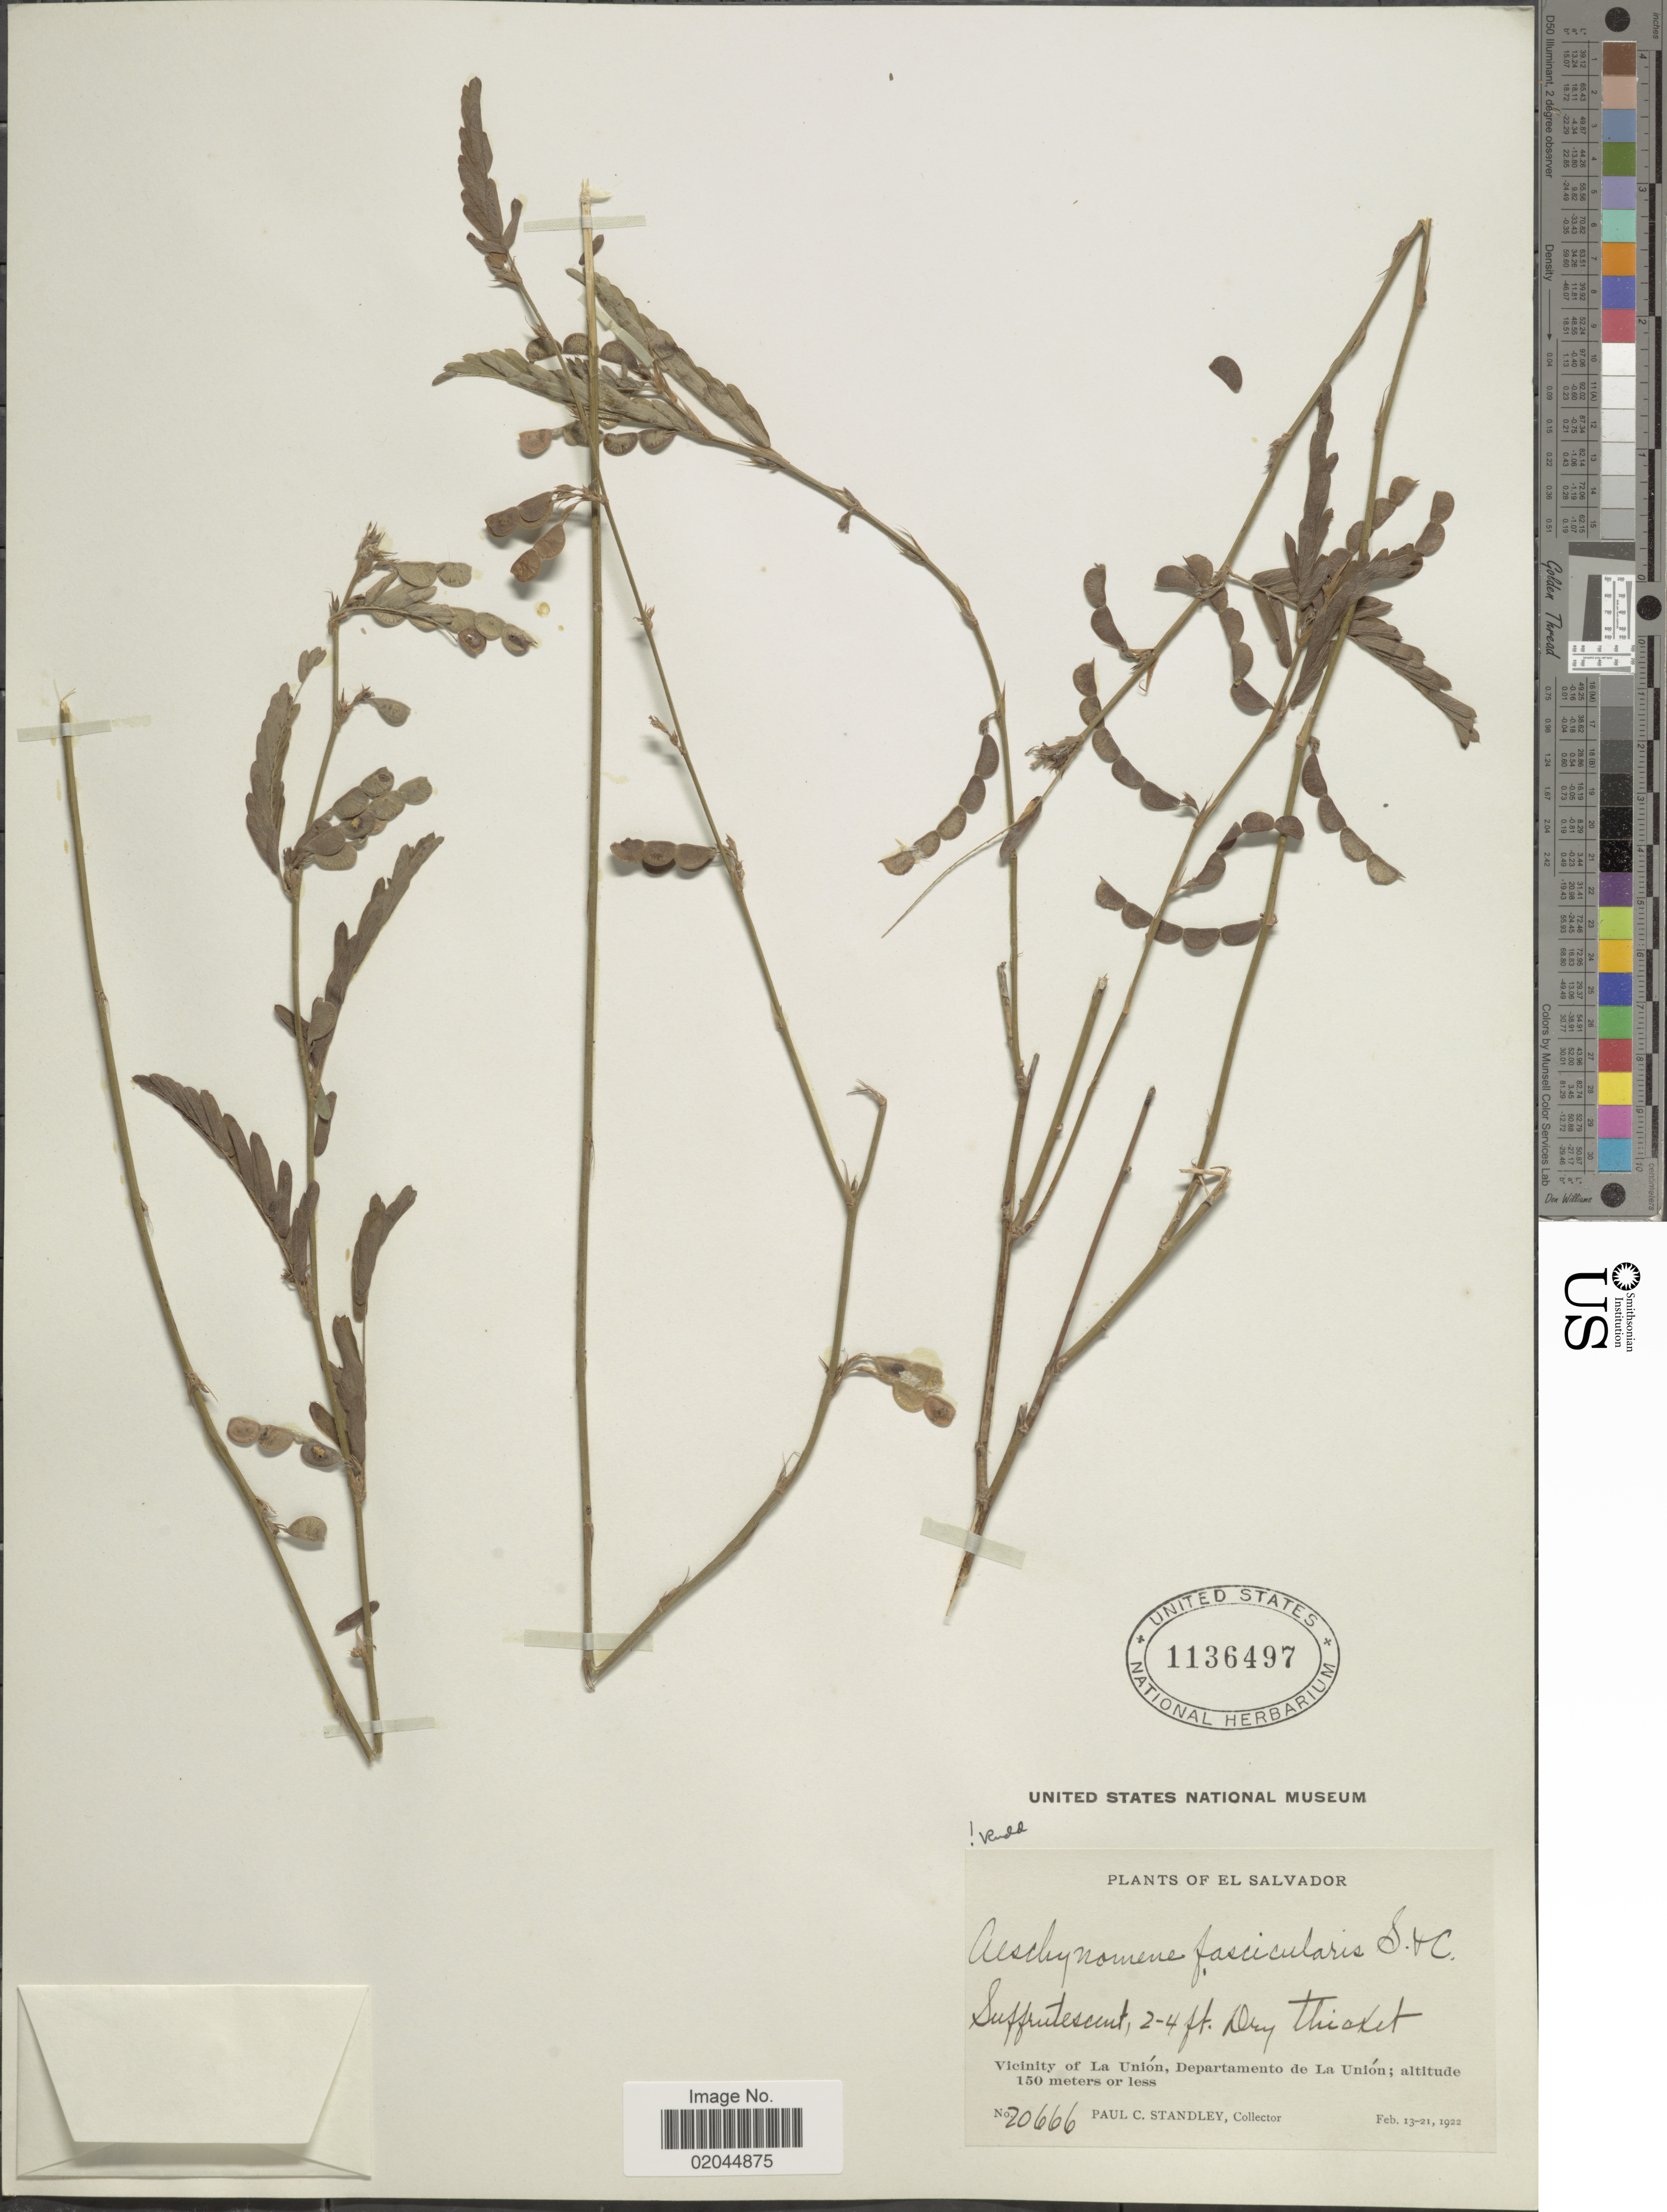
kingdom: Plantae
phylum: Tracheophyta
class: Magnoliopsida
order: Fabales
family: Fabaceae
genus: Aeschynomene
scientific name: Aeschynomene fascicularis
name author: Schltdl. & Cham.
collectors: P. C. Standley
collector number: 20666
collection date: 1922-02-13/1922-02-21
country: El Salvador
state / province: La Union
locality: Vicinity of La Union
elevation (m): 150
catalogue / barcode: US 1136497